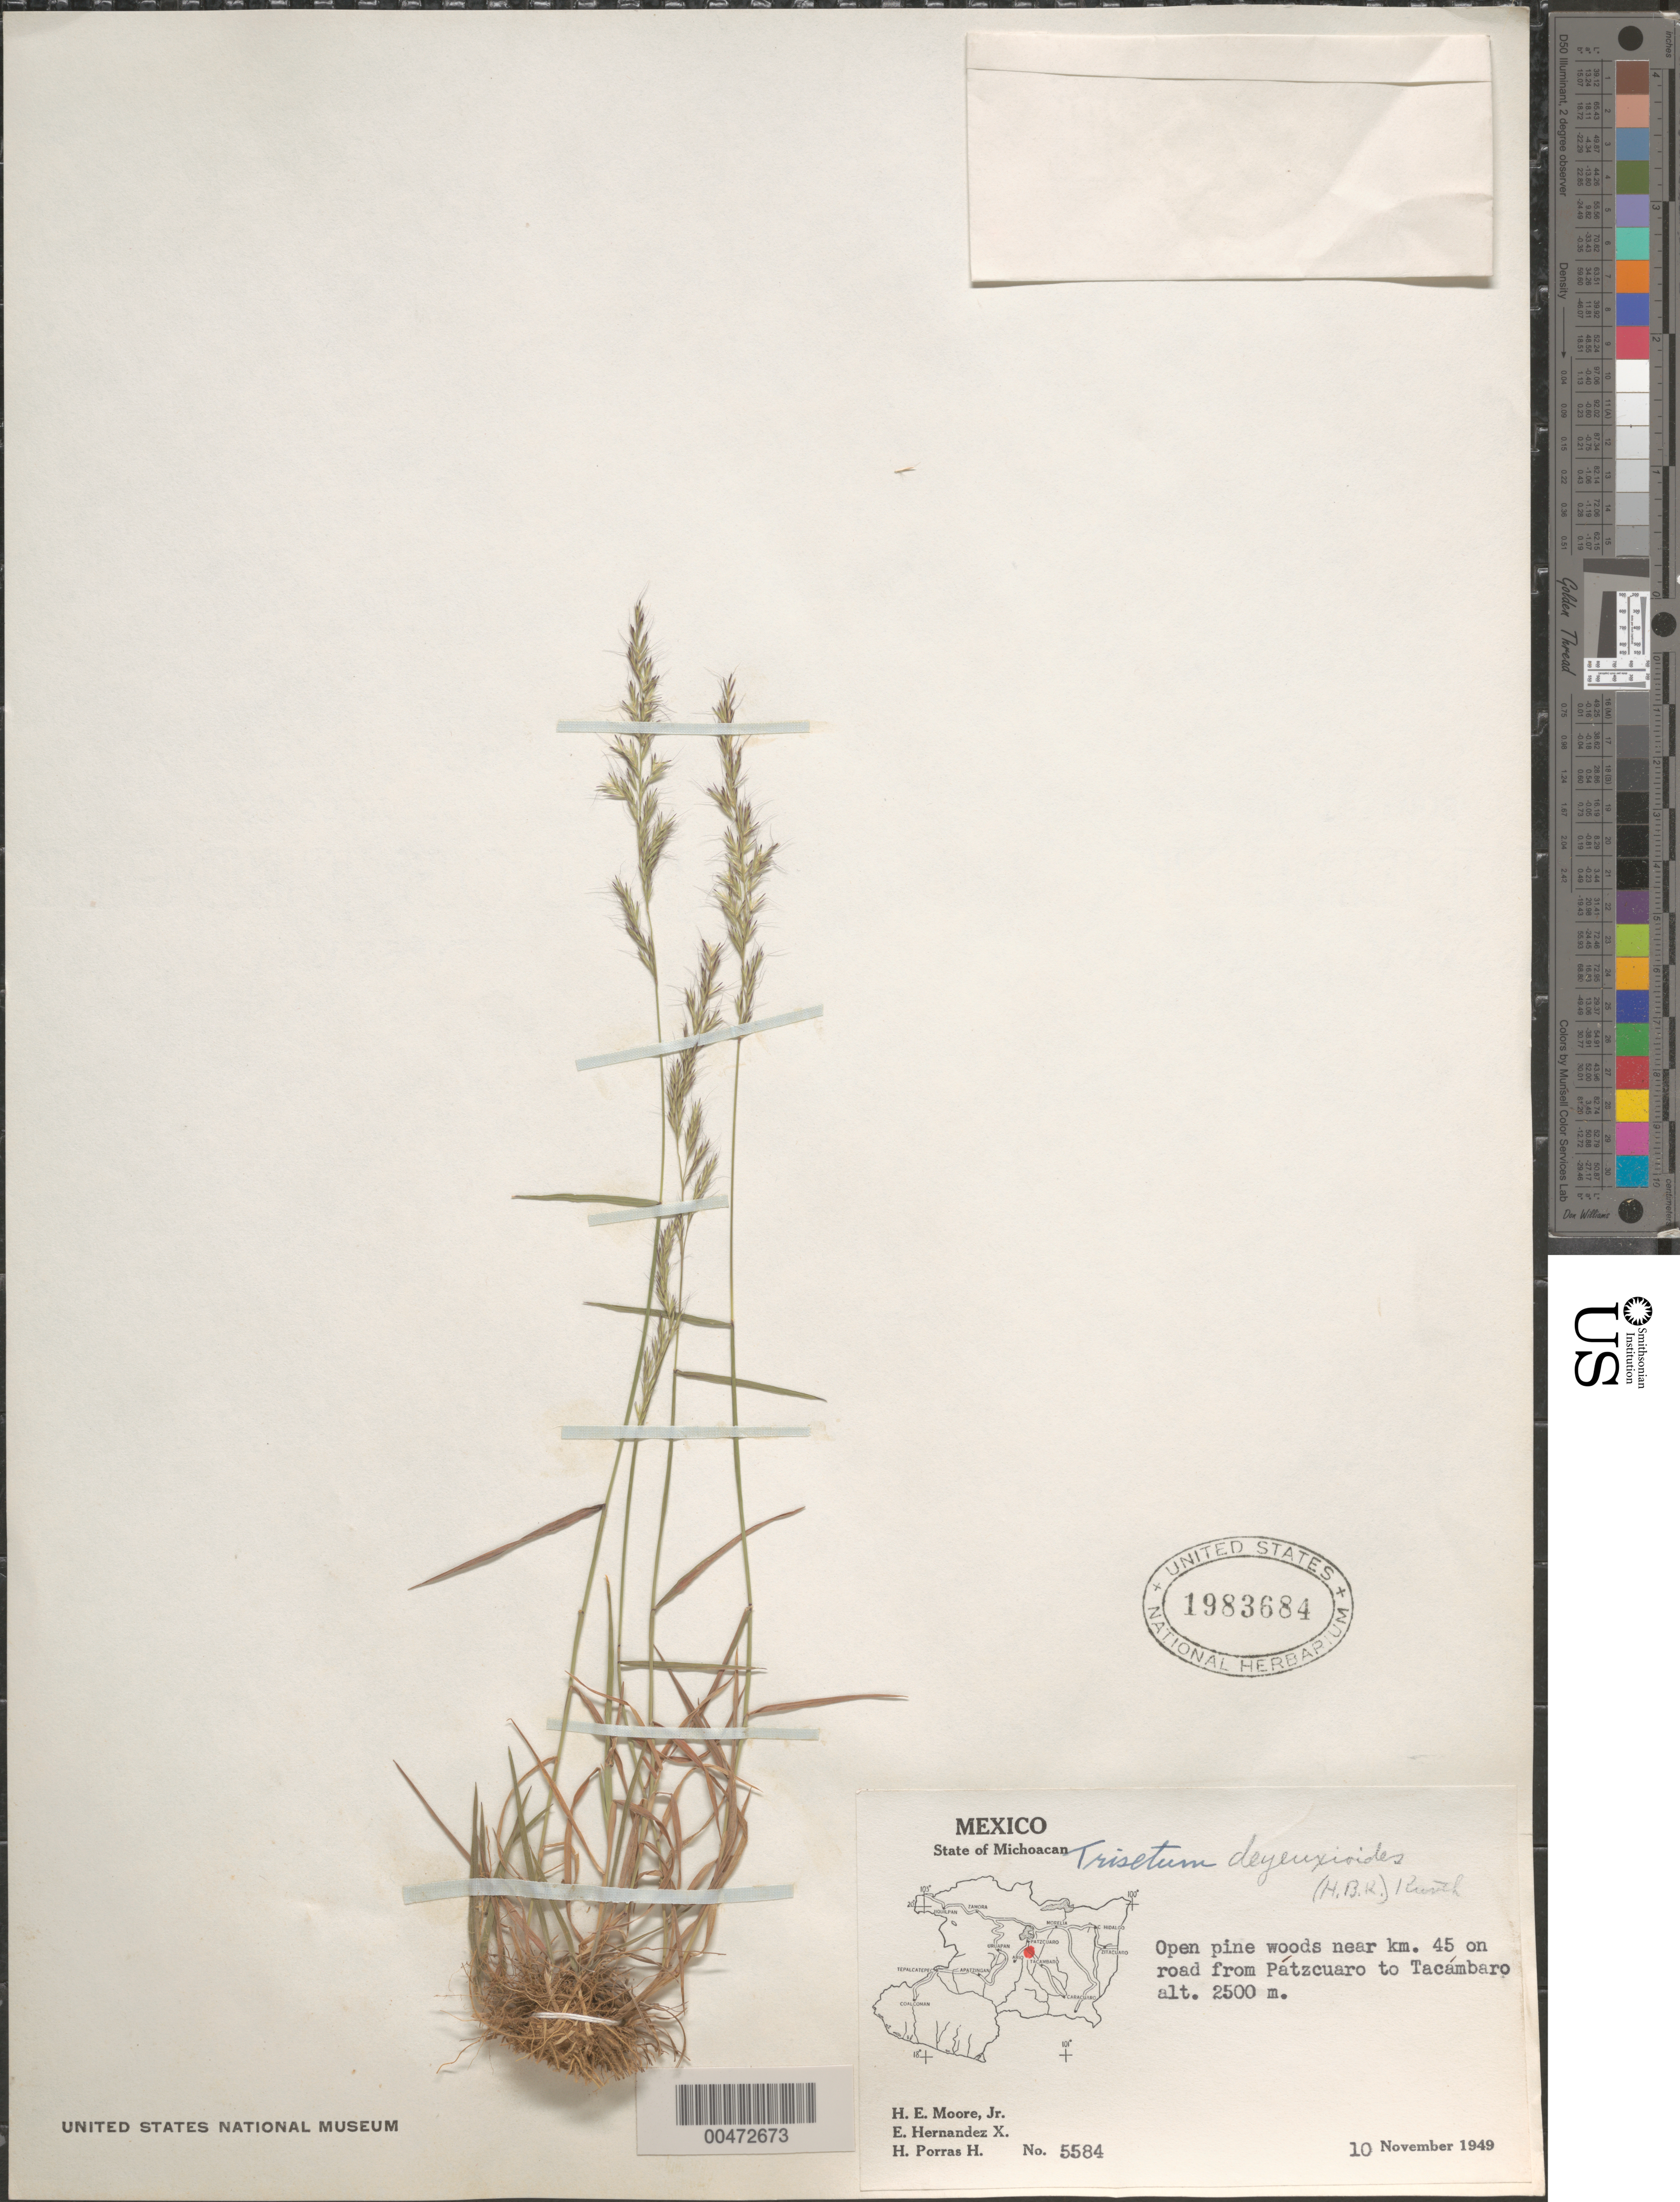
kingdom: Plantae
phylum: Tracheophyta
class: Liliopsida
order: Poales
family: Poaceae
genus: Trisetum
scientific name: Trisetum deyeuxioides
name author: (Kunth) Kunth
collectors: H. E. Moore, E. I. Hernández-X. & H. Porras-H.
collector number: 5584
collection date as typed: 10 Nov 1949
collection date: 1949-11-10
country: Mexico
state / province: Michoacán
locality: Near Km 45 on rd from P tzcuaro to Tac mbaro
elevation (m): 2500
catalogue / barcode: US 1983684